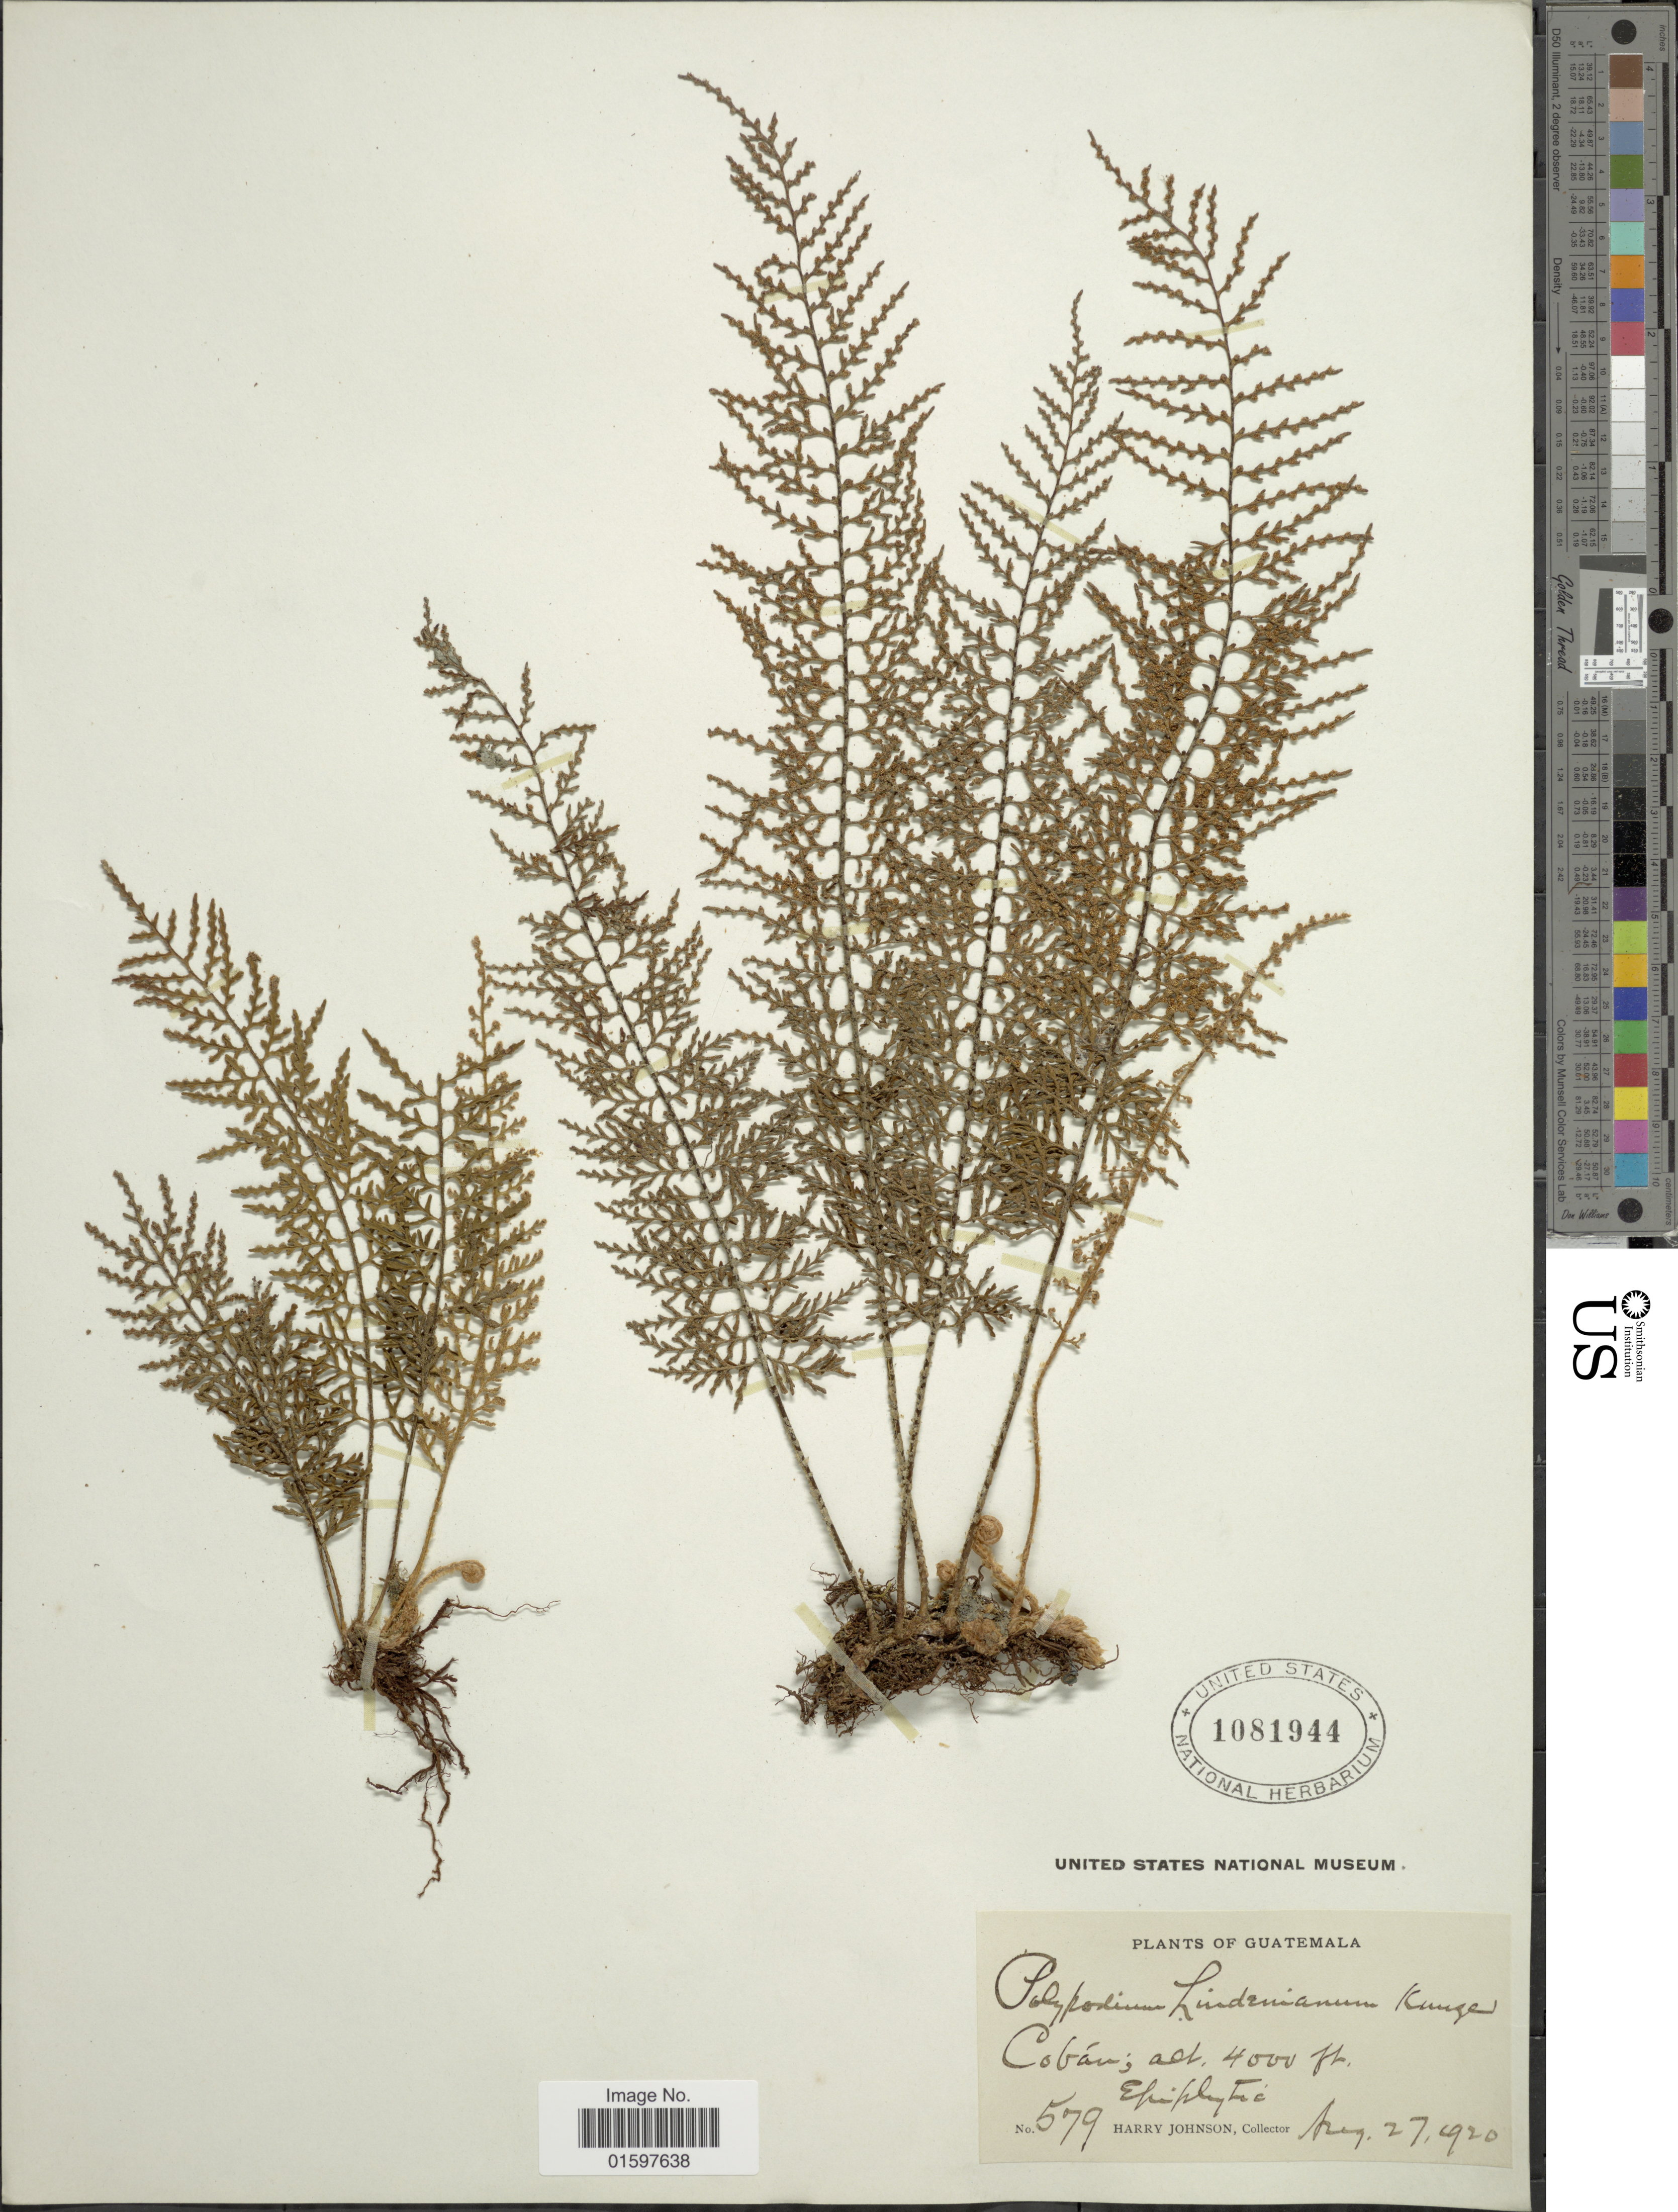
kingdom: Plantae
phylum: Tracheophyta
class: Polypodiopsida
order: Polypodiales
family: Polypodiaceae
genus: Pleopeltis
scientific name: Pleopeltis lindeniana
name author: (Kunze) A.R. Sm. & Tejero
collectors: H. Johnson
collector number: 579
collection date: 1920-08-27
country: Guatemala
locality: Cobán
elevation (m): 1219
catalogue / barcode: US 1081944